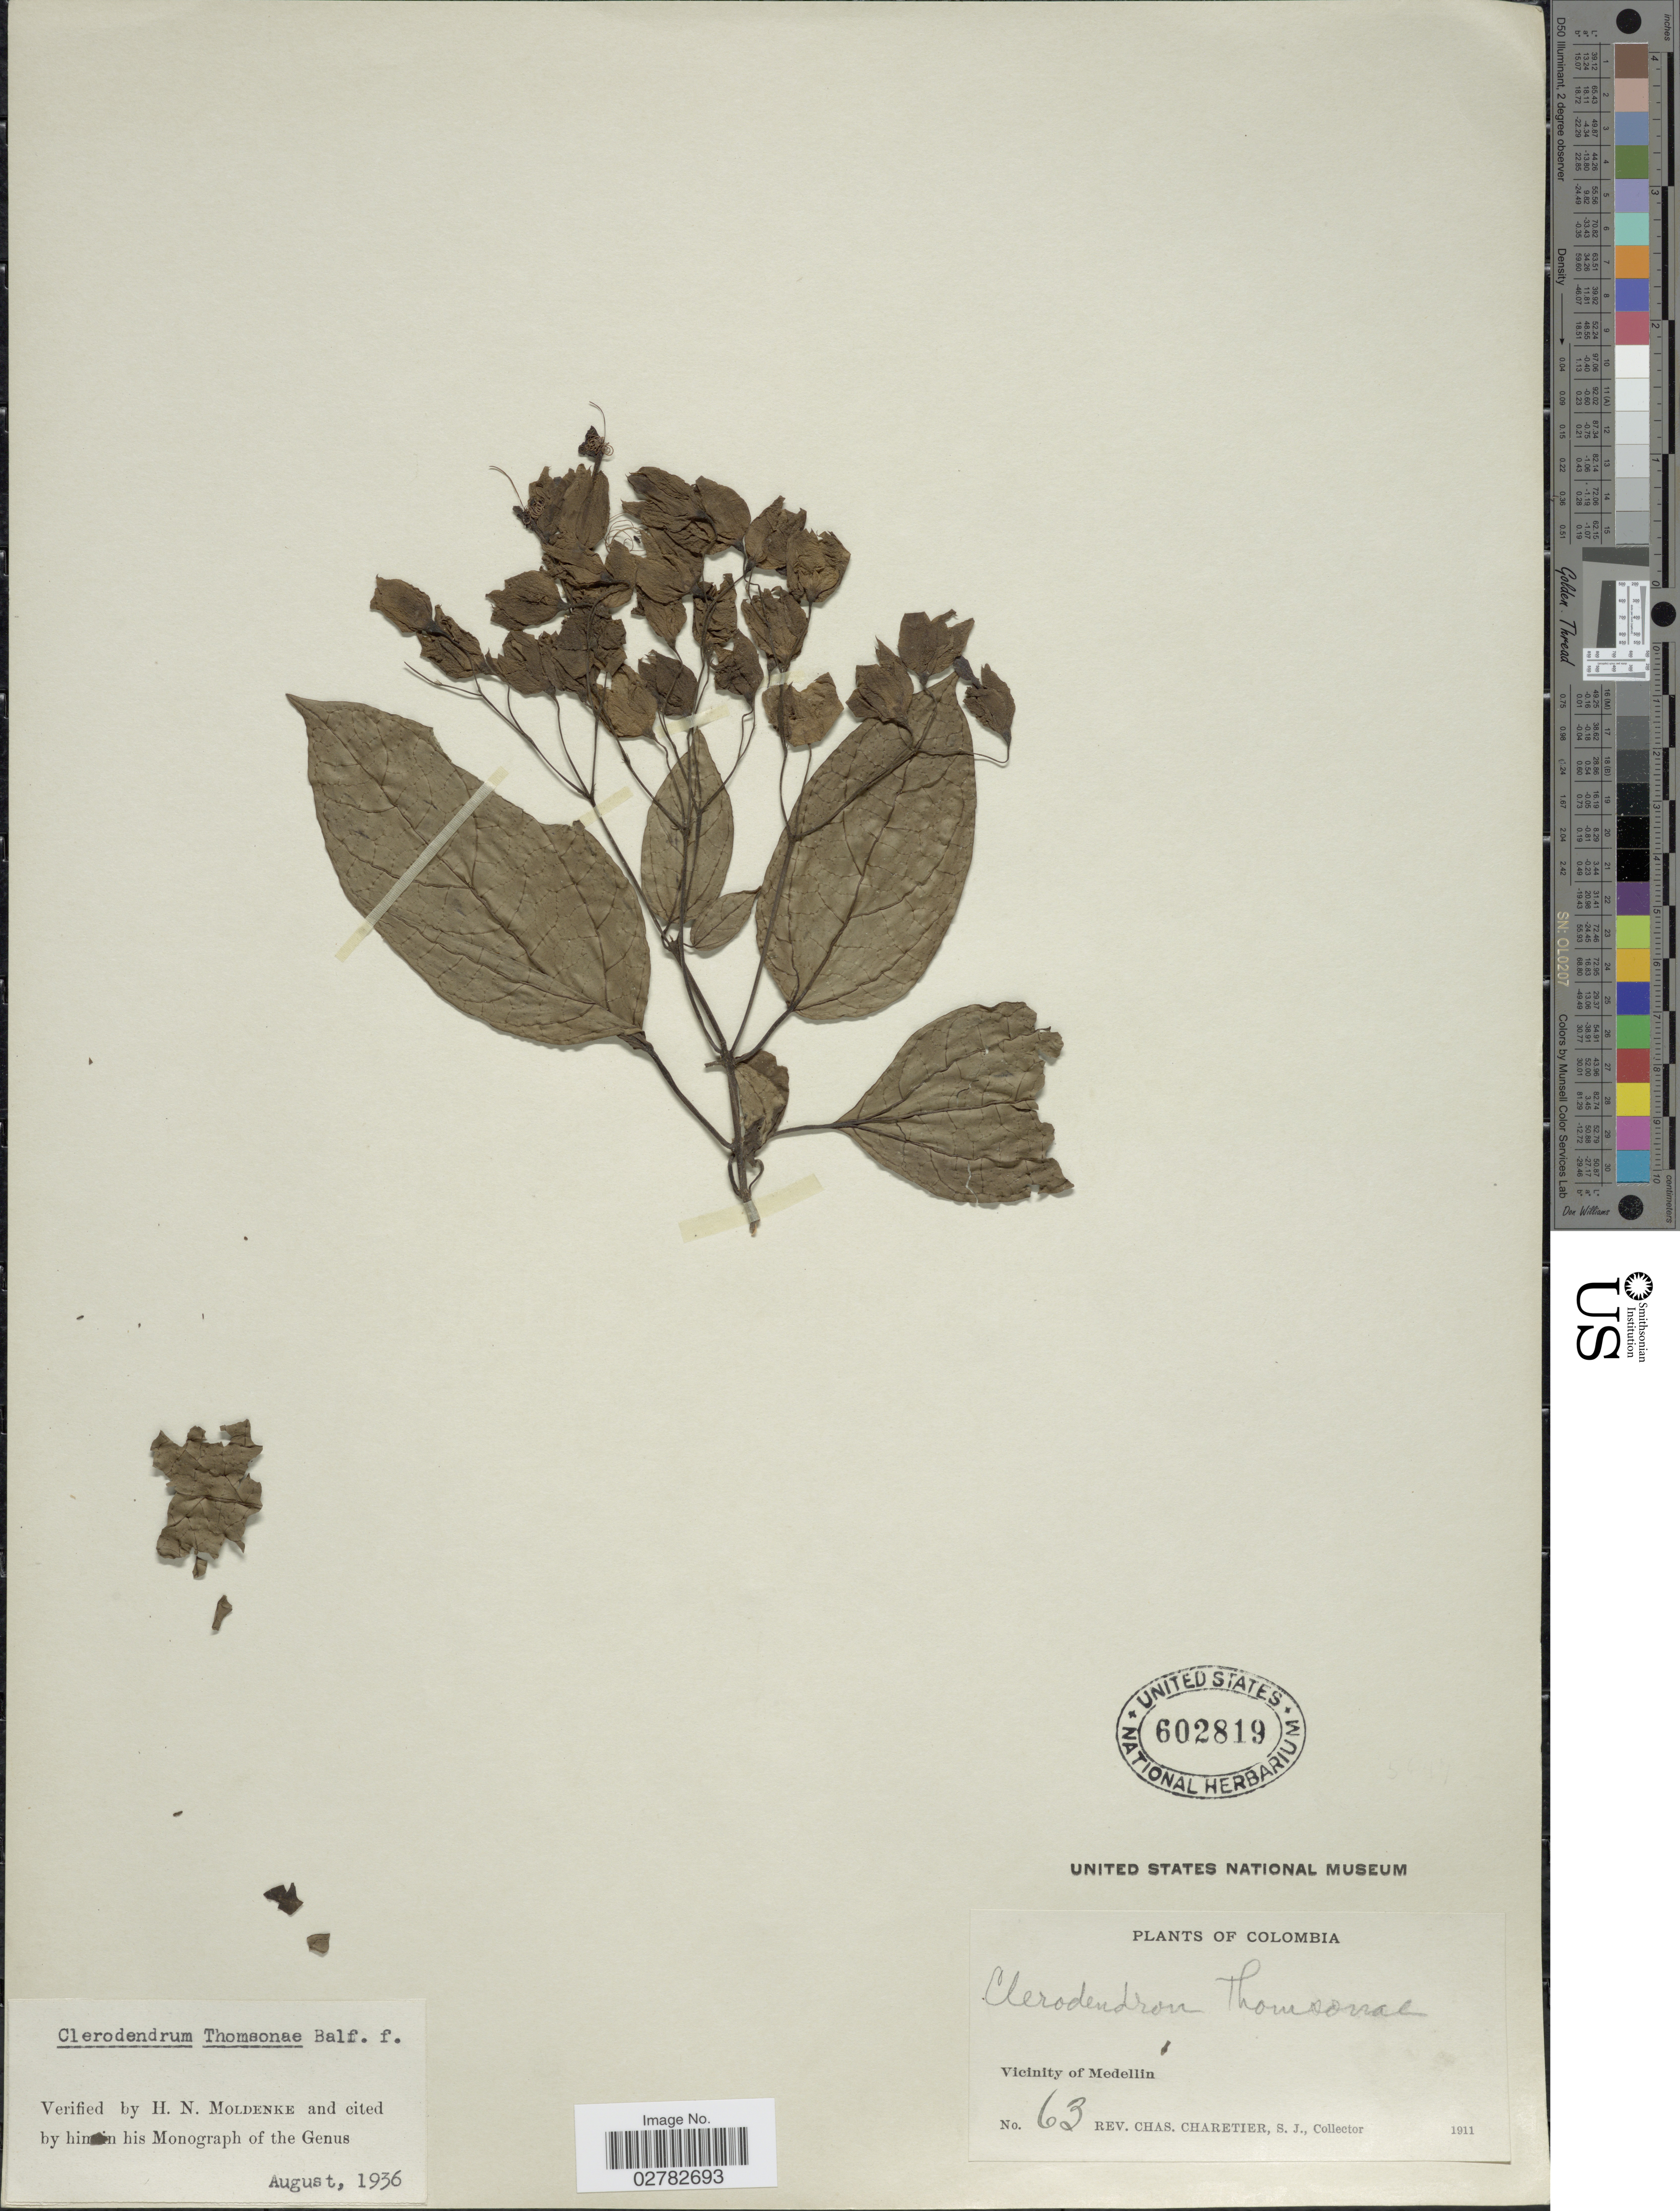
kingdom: Plantae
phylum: Tracheophyta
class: Magnoliopsida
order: Lamiales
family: Lamiaceae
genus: Clerodendrum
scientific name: Clerodendrum thomsoniae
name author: Balf.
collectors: C. Charetier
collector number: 63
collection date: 1911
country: Colombia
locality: Vicinity of Medellin.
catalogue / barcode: US 602819